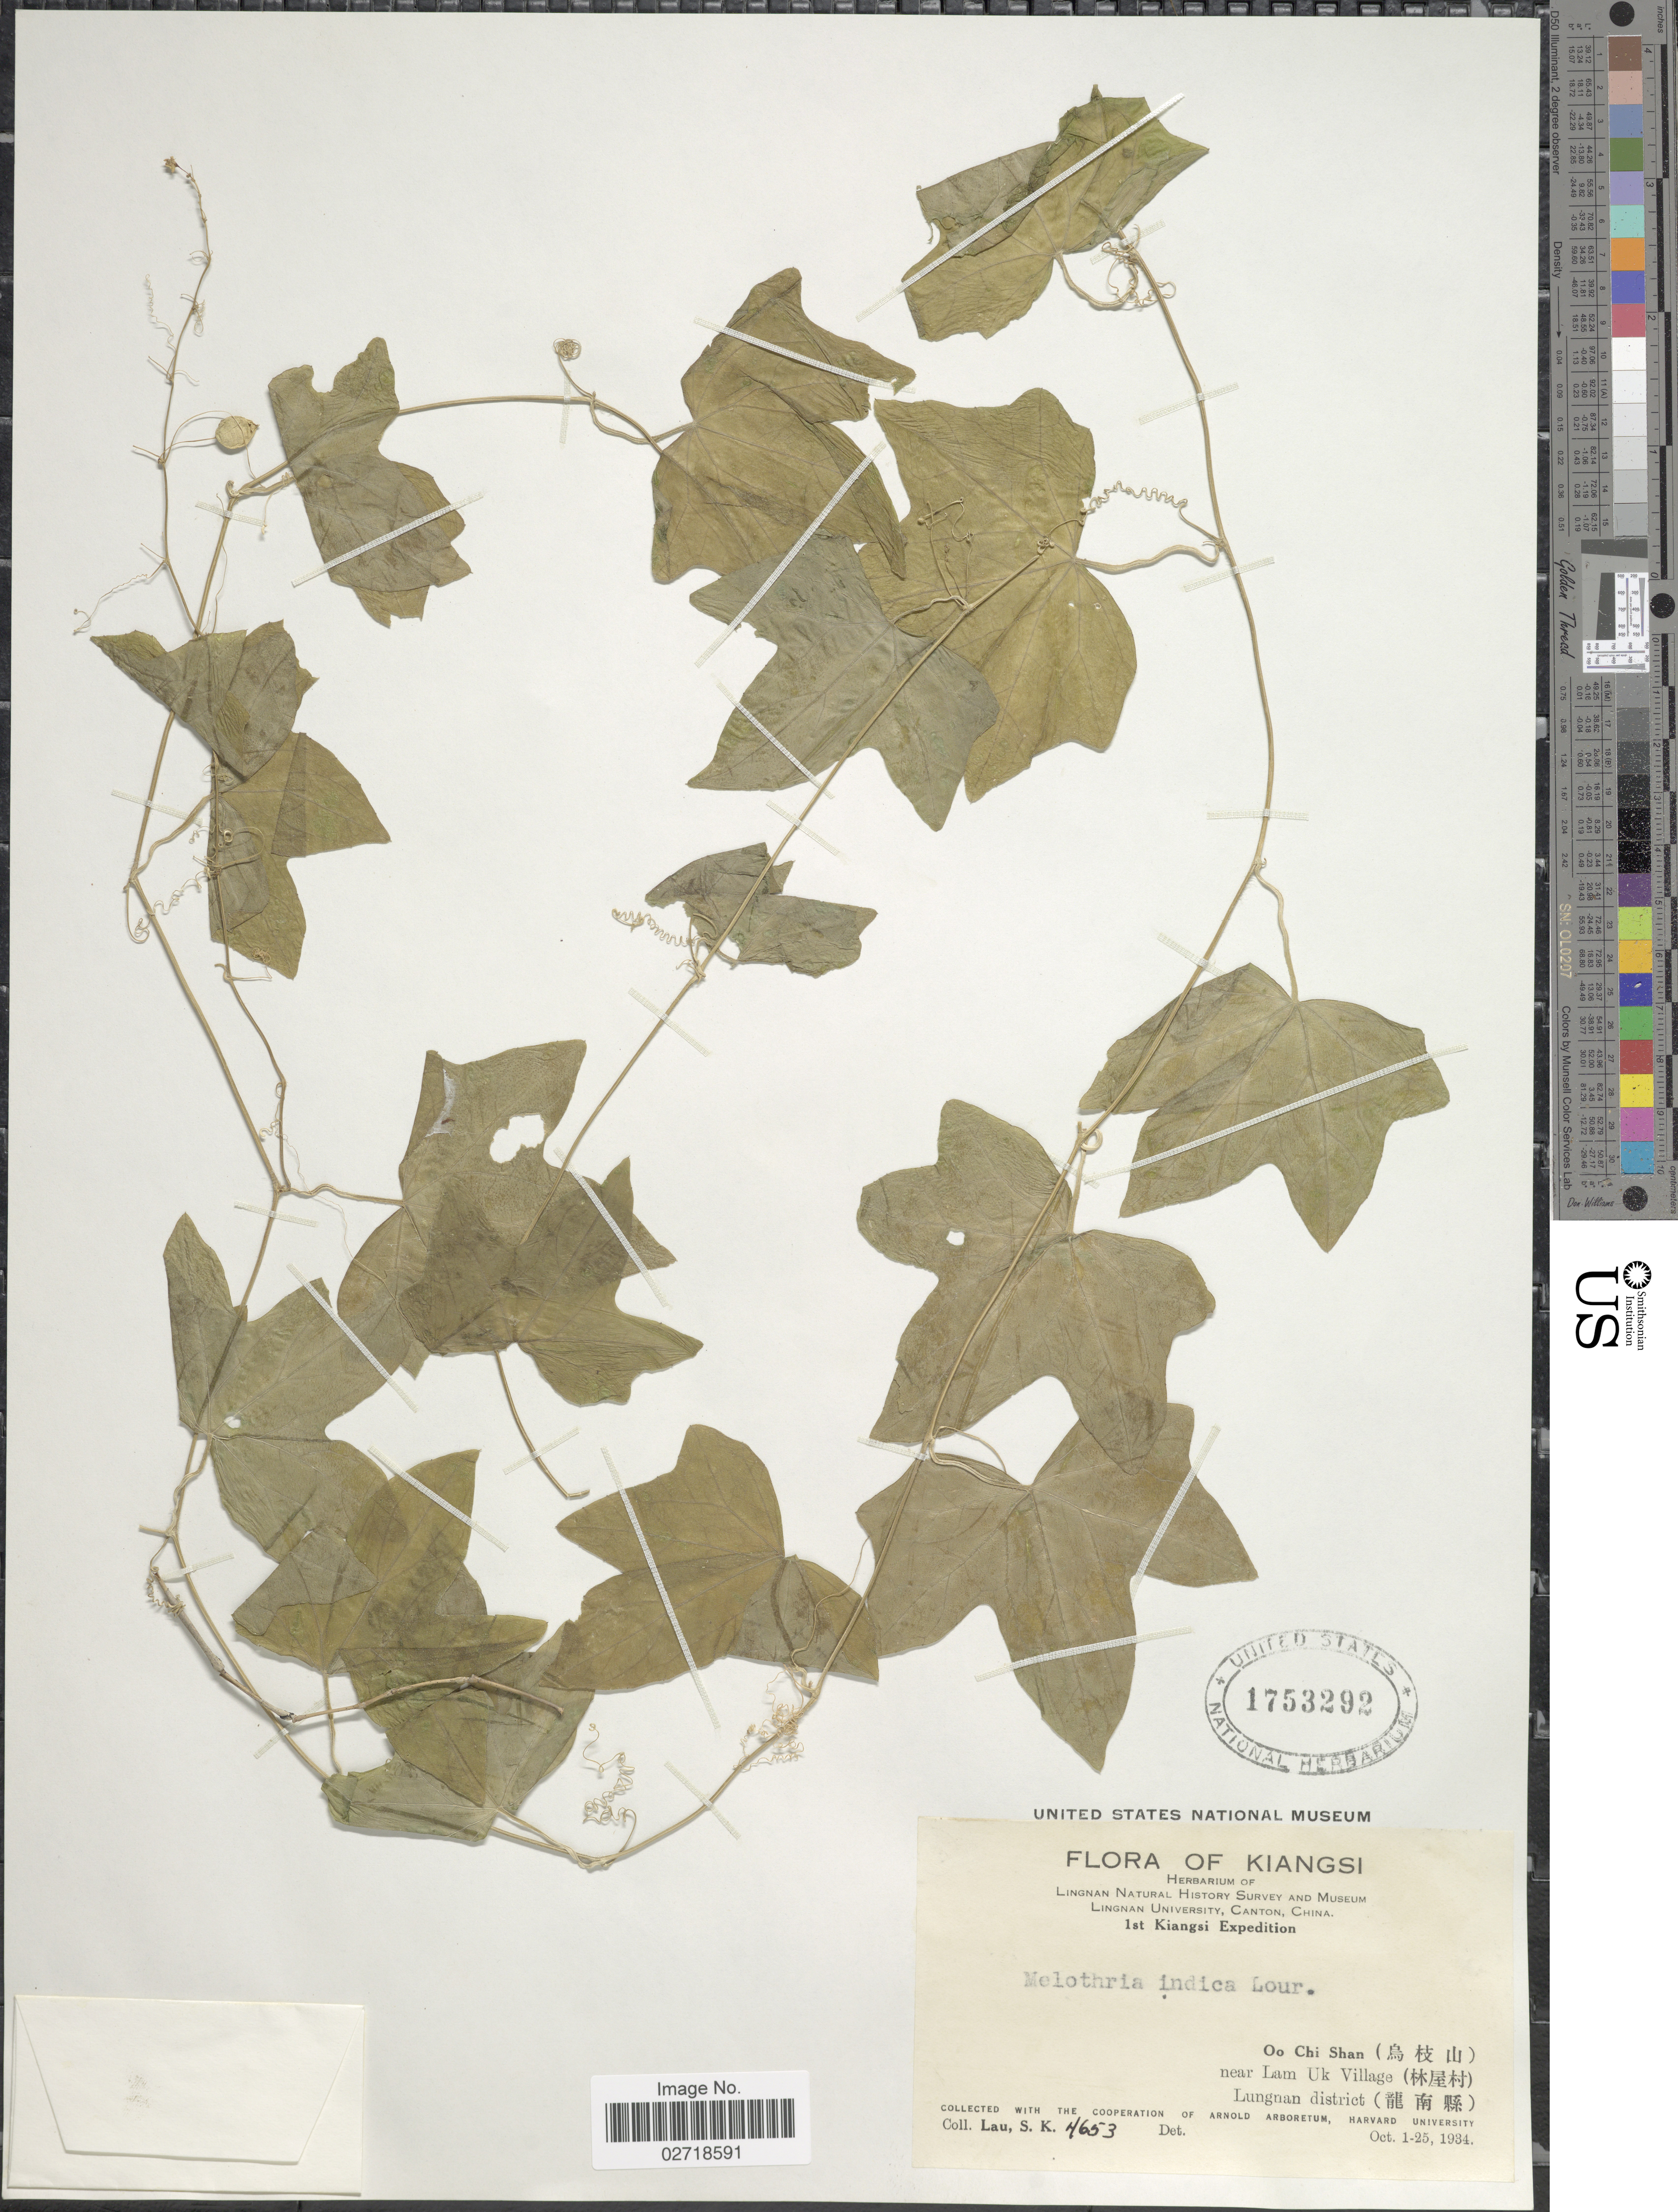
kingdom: Plantae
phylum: Tracheophyta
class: Magnoliopsida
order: Cucurbitales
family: Cucurbitaceae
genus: Zehneria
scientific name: Zehneria indica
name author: (Lour.) Keraudren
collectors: S. K. Lau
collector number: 4653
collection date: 1934-10-01/1934-10-25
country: China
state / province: Jiangxi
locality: Kiangsi, Oo Chi Shan, near Lam Uk Village, Lungnan district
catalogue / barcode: US 1753292